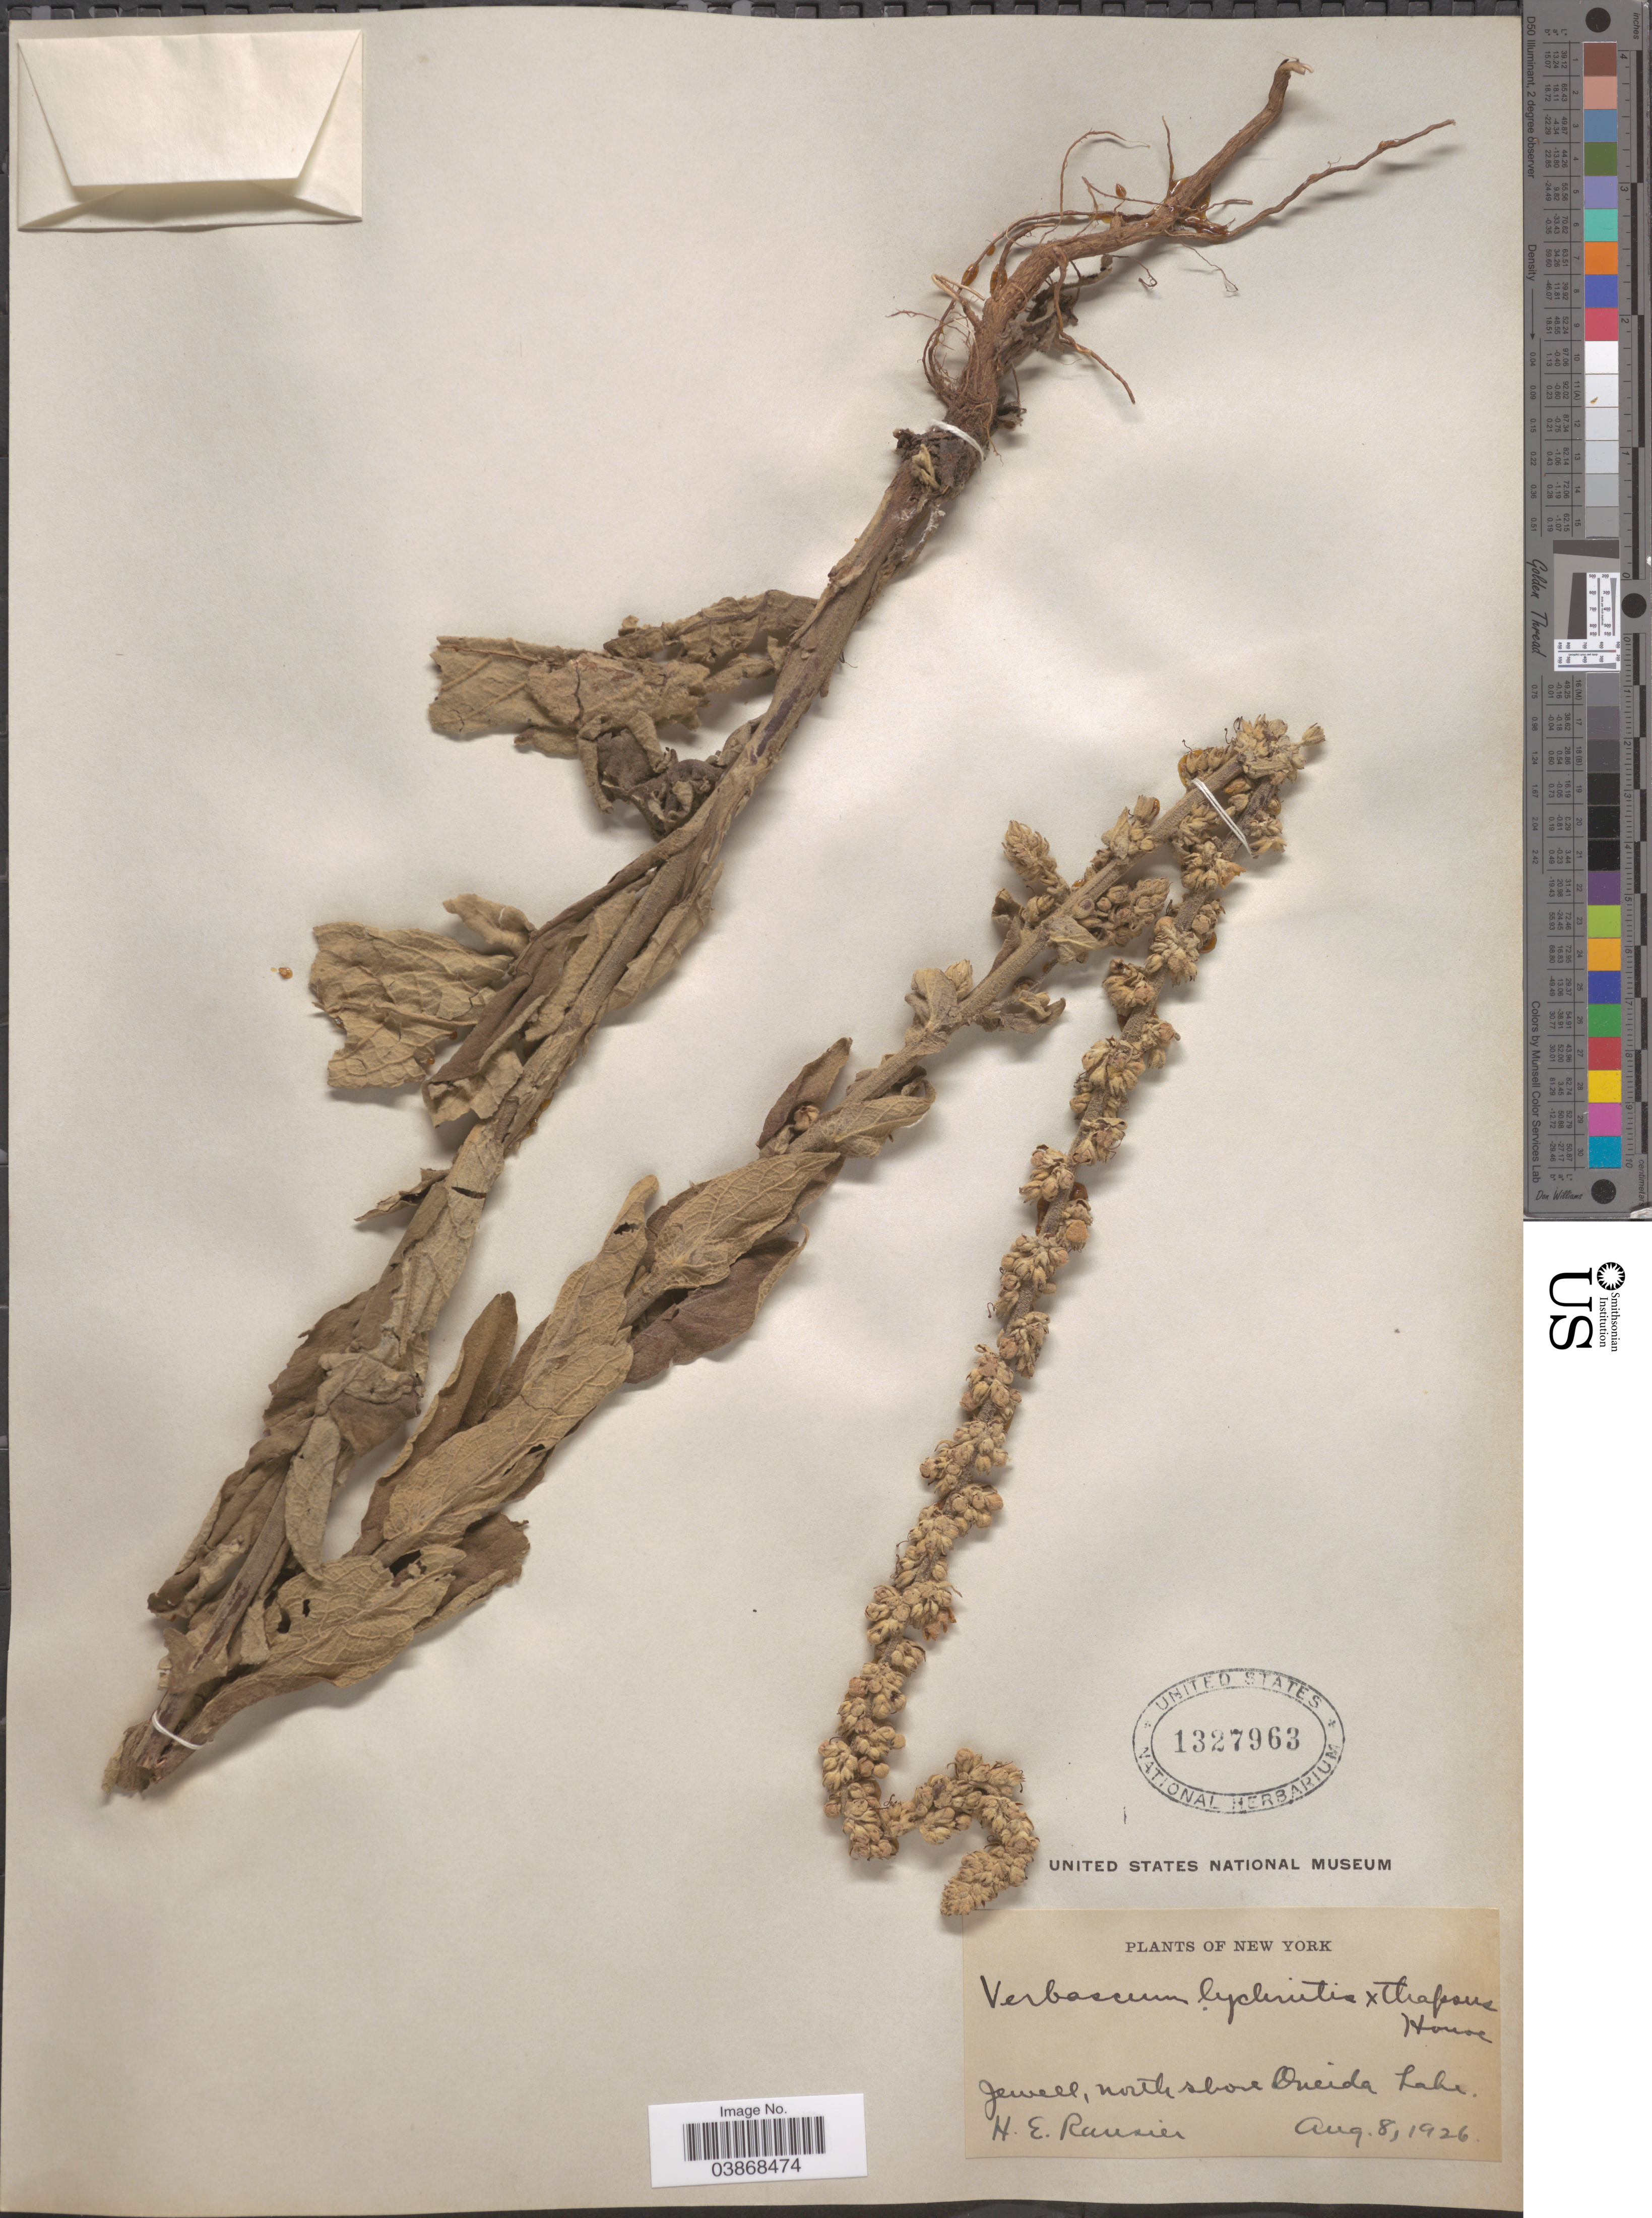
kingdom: Plantae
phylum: Tracheophyta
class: Magnoliopsida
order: Lamiales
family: Scrophulariaceae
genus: Verbascum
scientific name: Verbascum lychnitis x V. thapsus L.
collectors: H. Ransier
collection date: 1926-08-08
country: United States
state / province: New York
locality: Jewell, north shore Oneida Lake.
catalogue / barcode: US 1327963